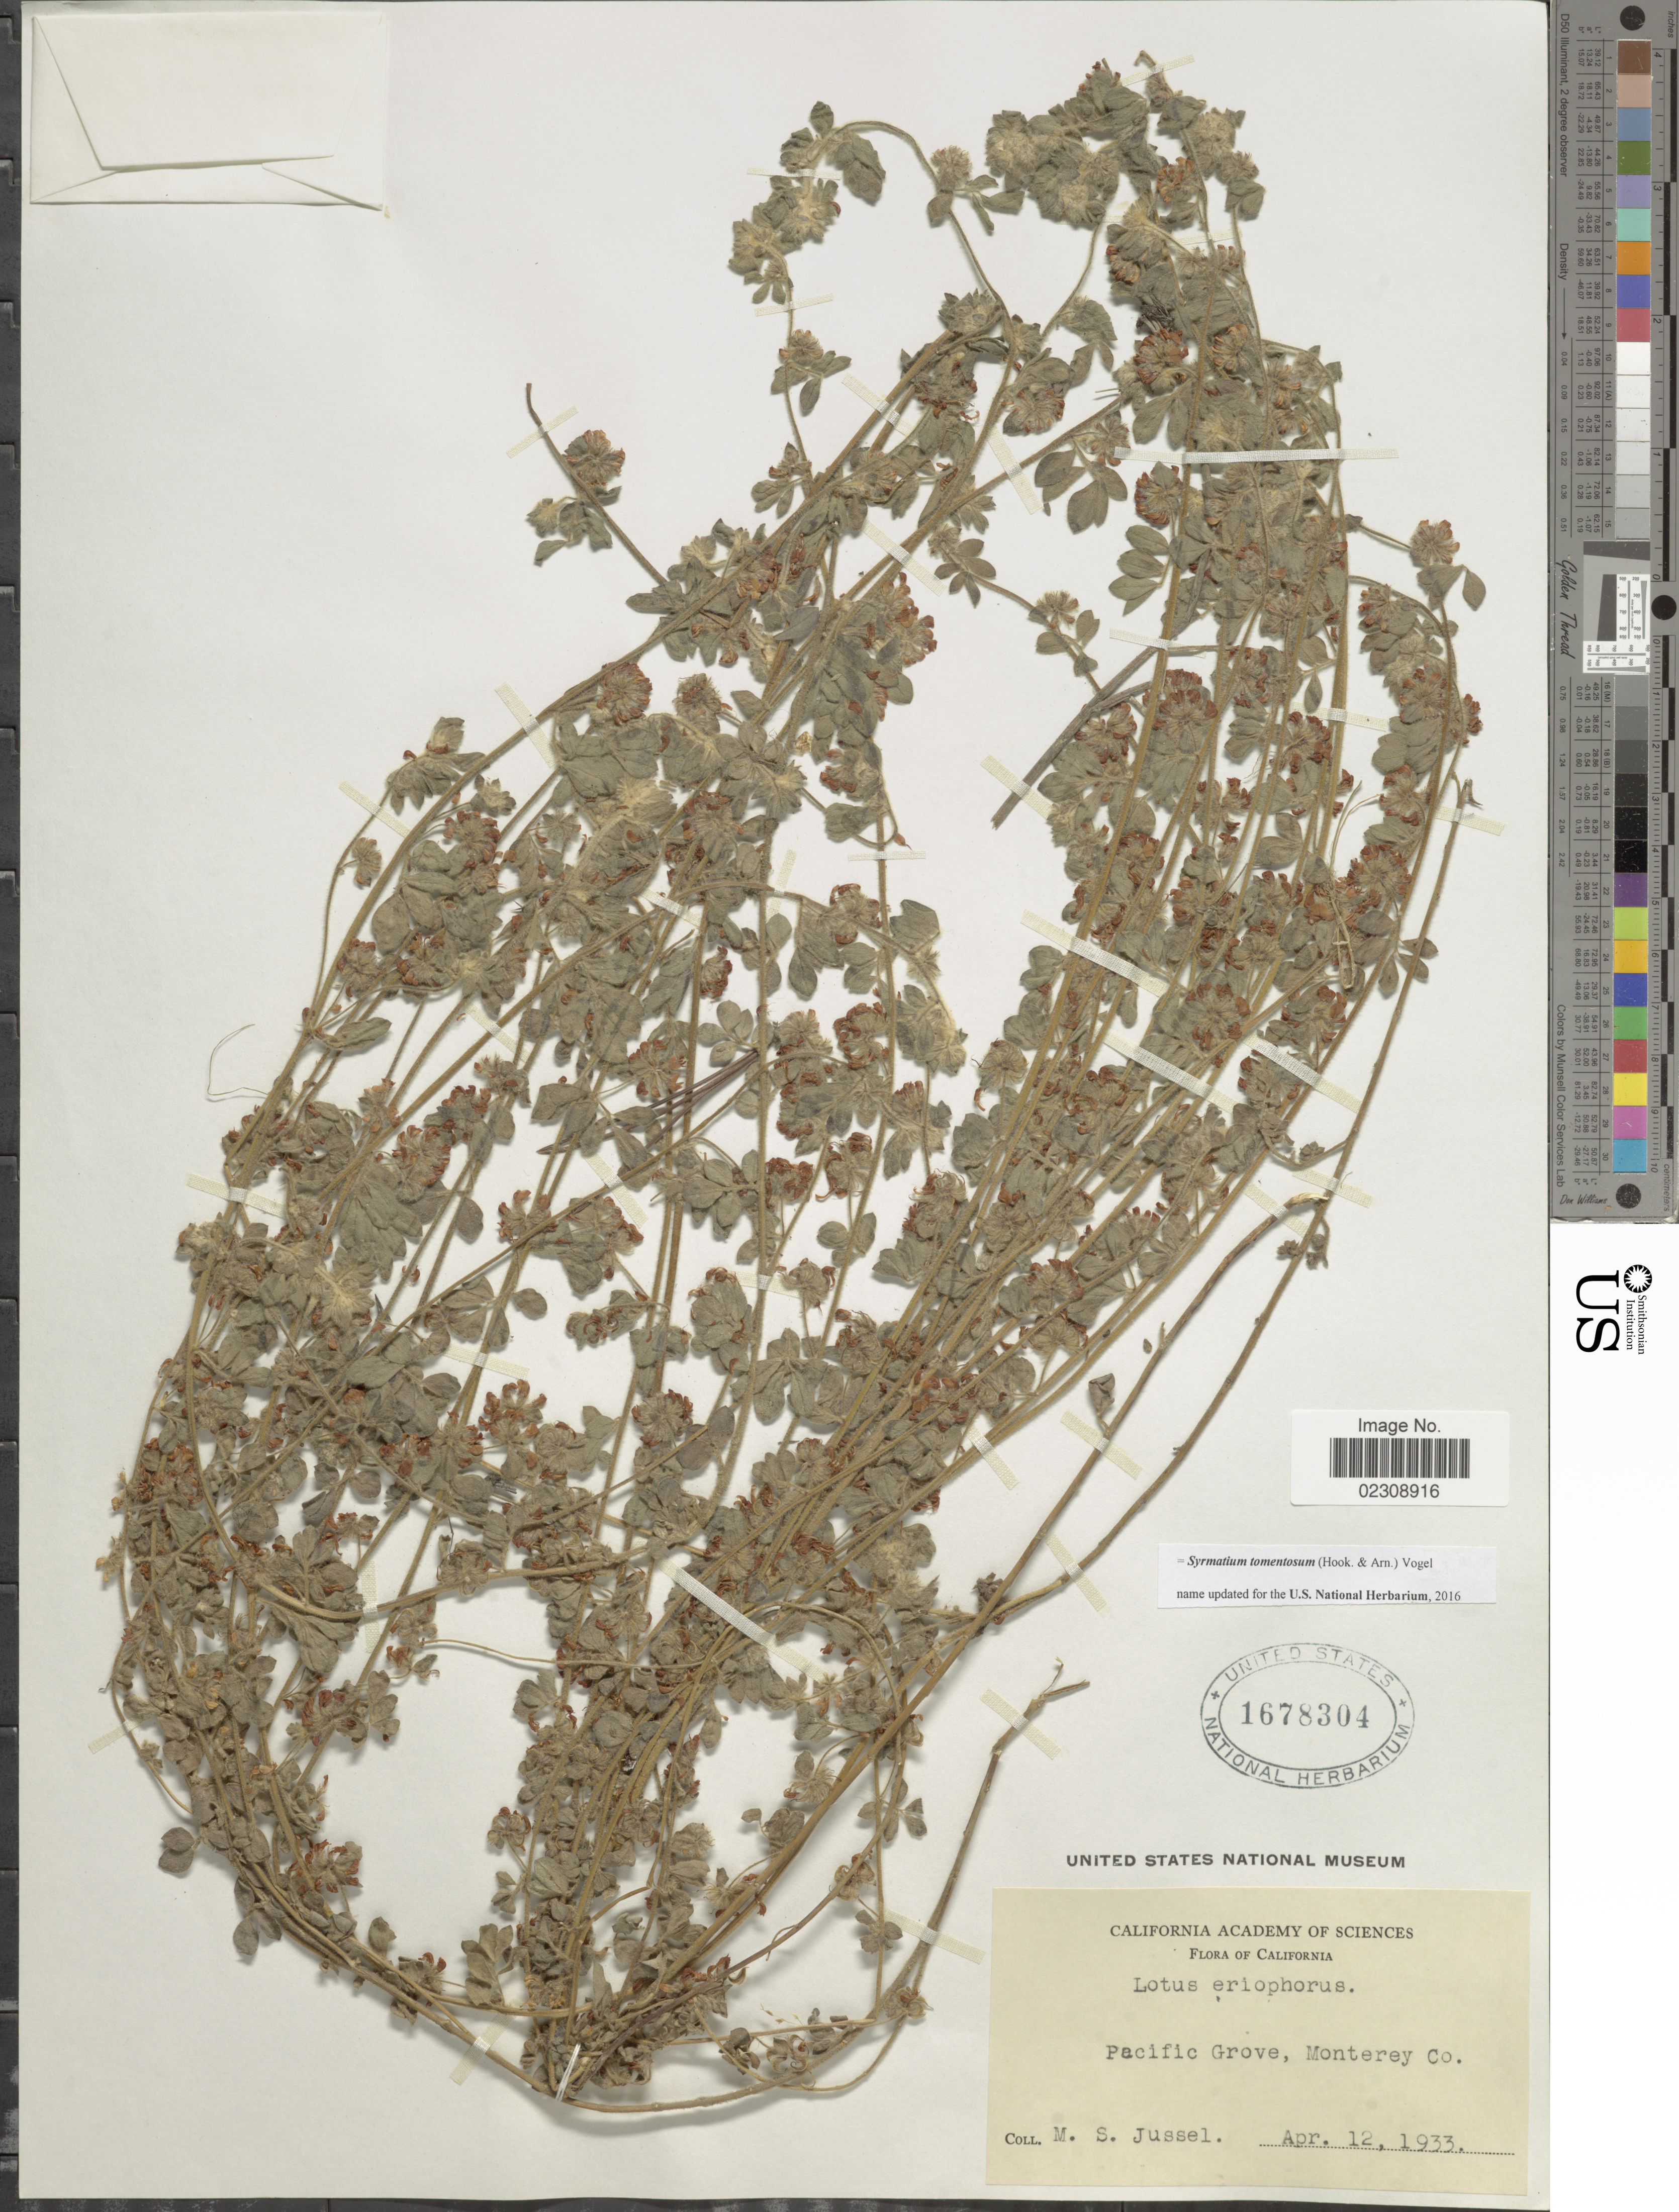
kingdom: Plantae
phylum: Tracheophyta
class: Magnoliopsida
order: Fabales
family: Fabaceae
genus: Syrmatium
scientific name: Syrmatium tomentosum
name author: (Hook. & Arn.) Vogel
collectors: M. Jussel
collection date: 1933-04-12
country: United States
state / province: California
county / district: Monterey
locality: Pacific Grove, Monterey Co.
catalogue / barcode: US 1678304